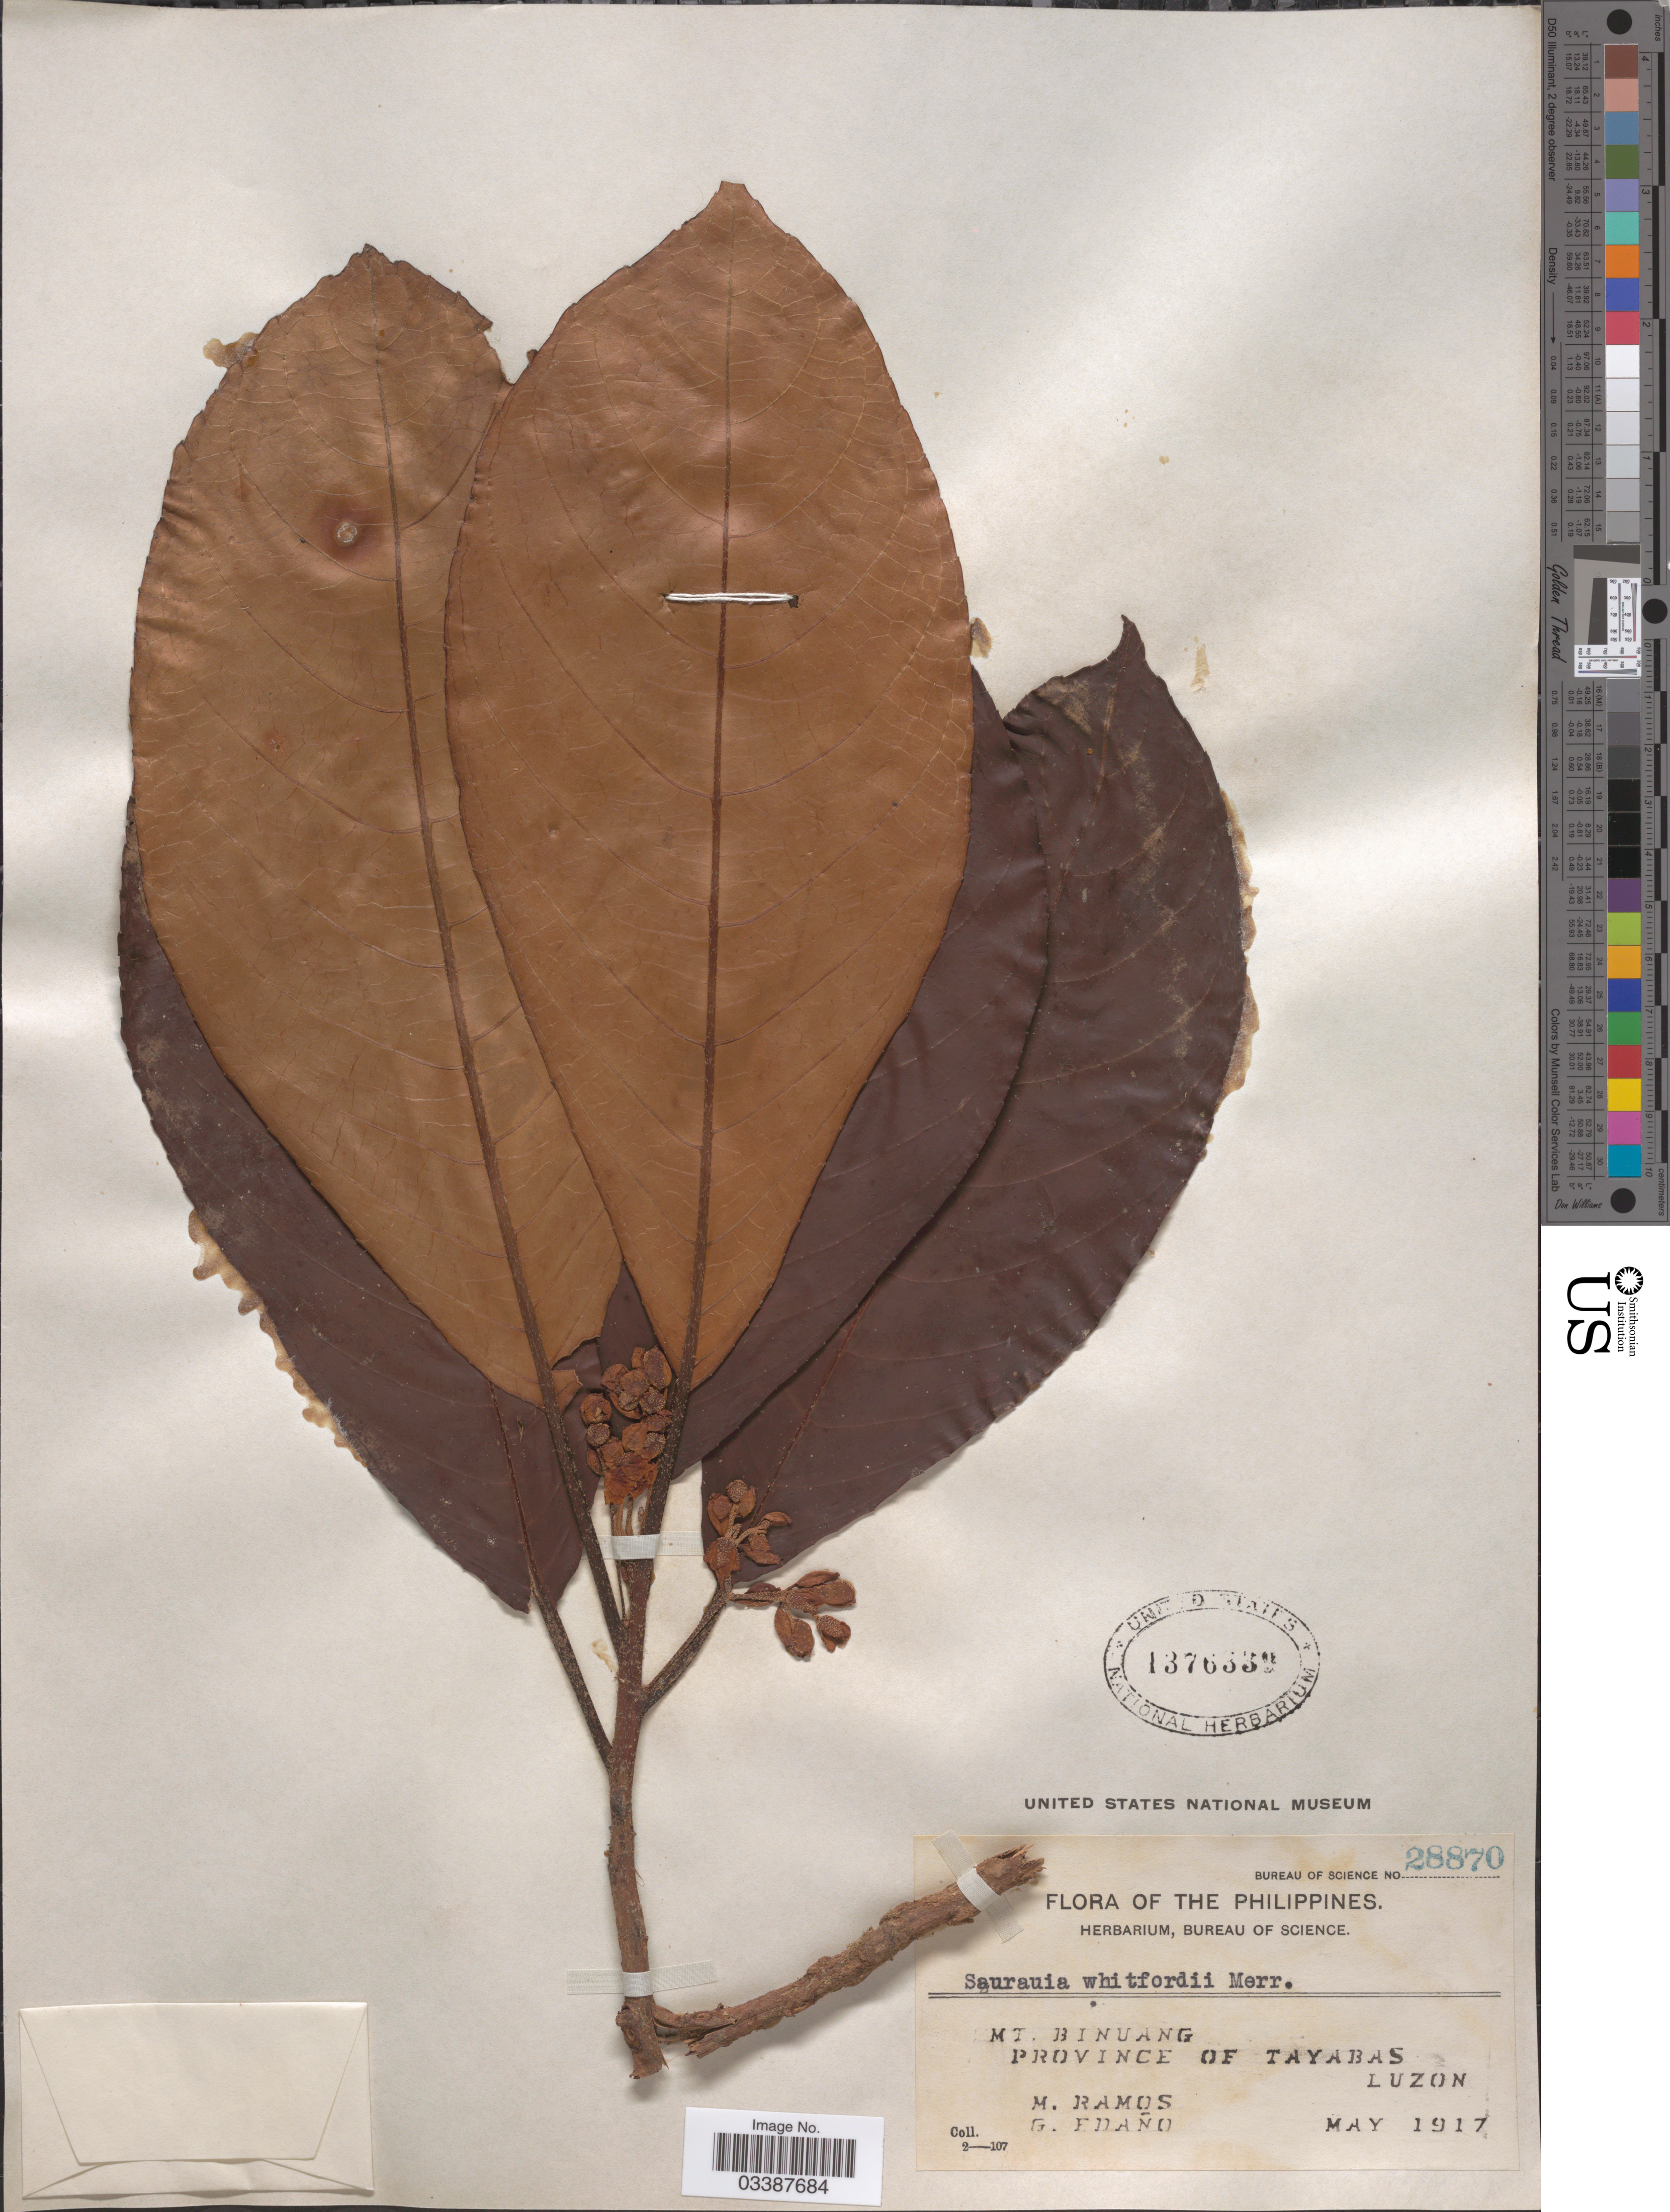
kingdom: Plantae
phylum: Tracheophyta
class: Magnoliopsida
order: Ericales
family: Actinidiaceae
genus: Saurauia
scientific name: Saurauia whitfordii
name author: Merr.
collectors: M. Ramos & G. Edaño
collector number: Bureau of Science 28870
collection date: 1917-05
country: Philippines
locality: Mt. Binuang, Province of Tayabas, Luzon.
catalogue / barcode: US 1376339